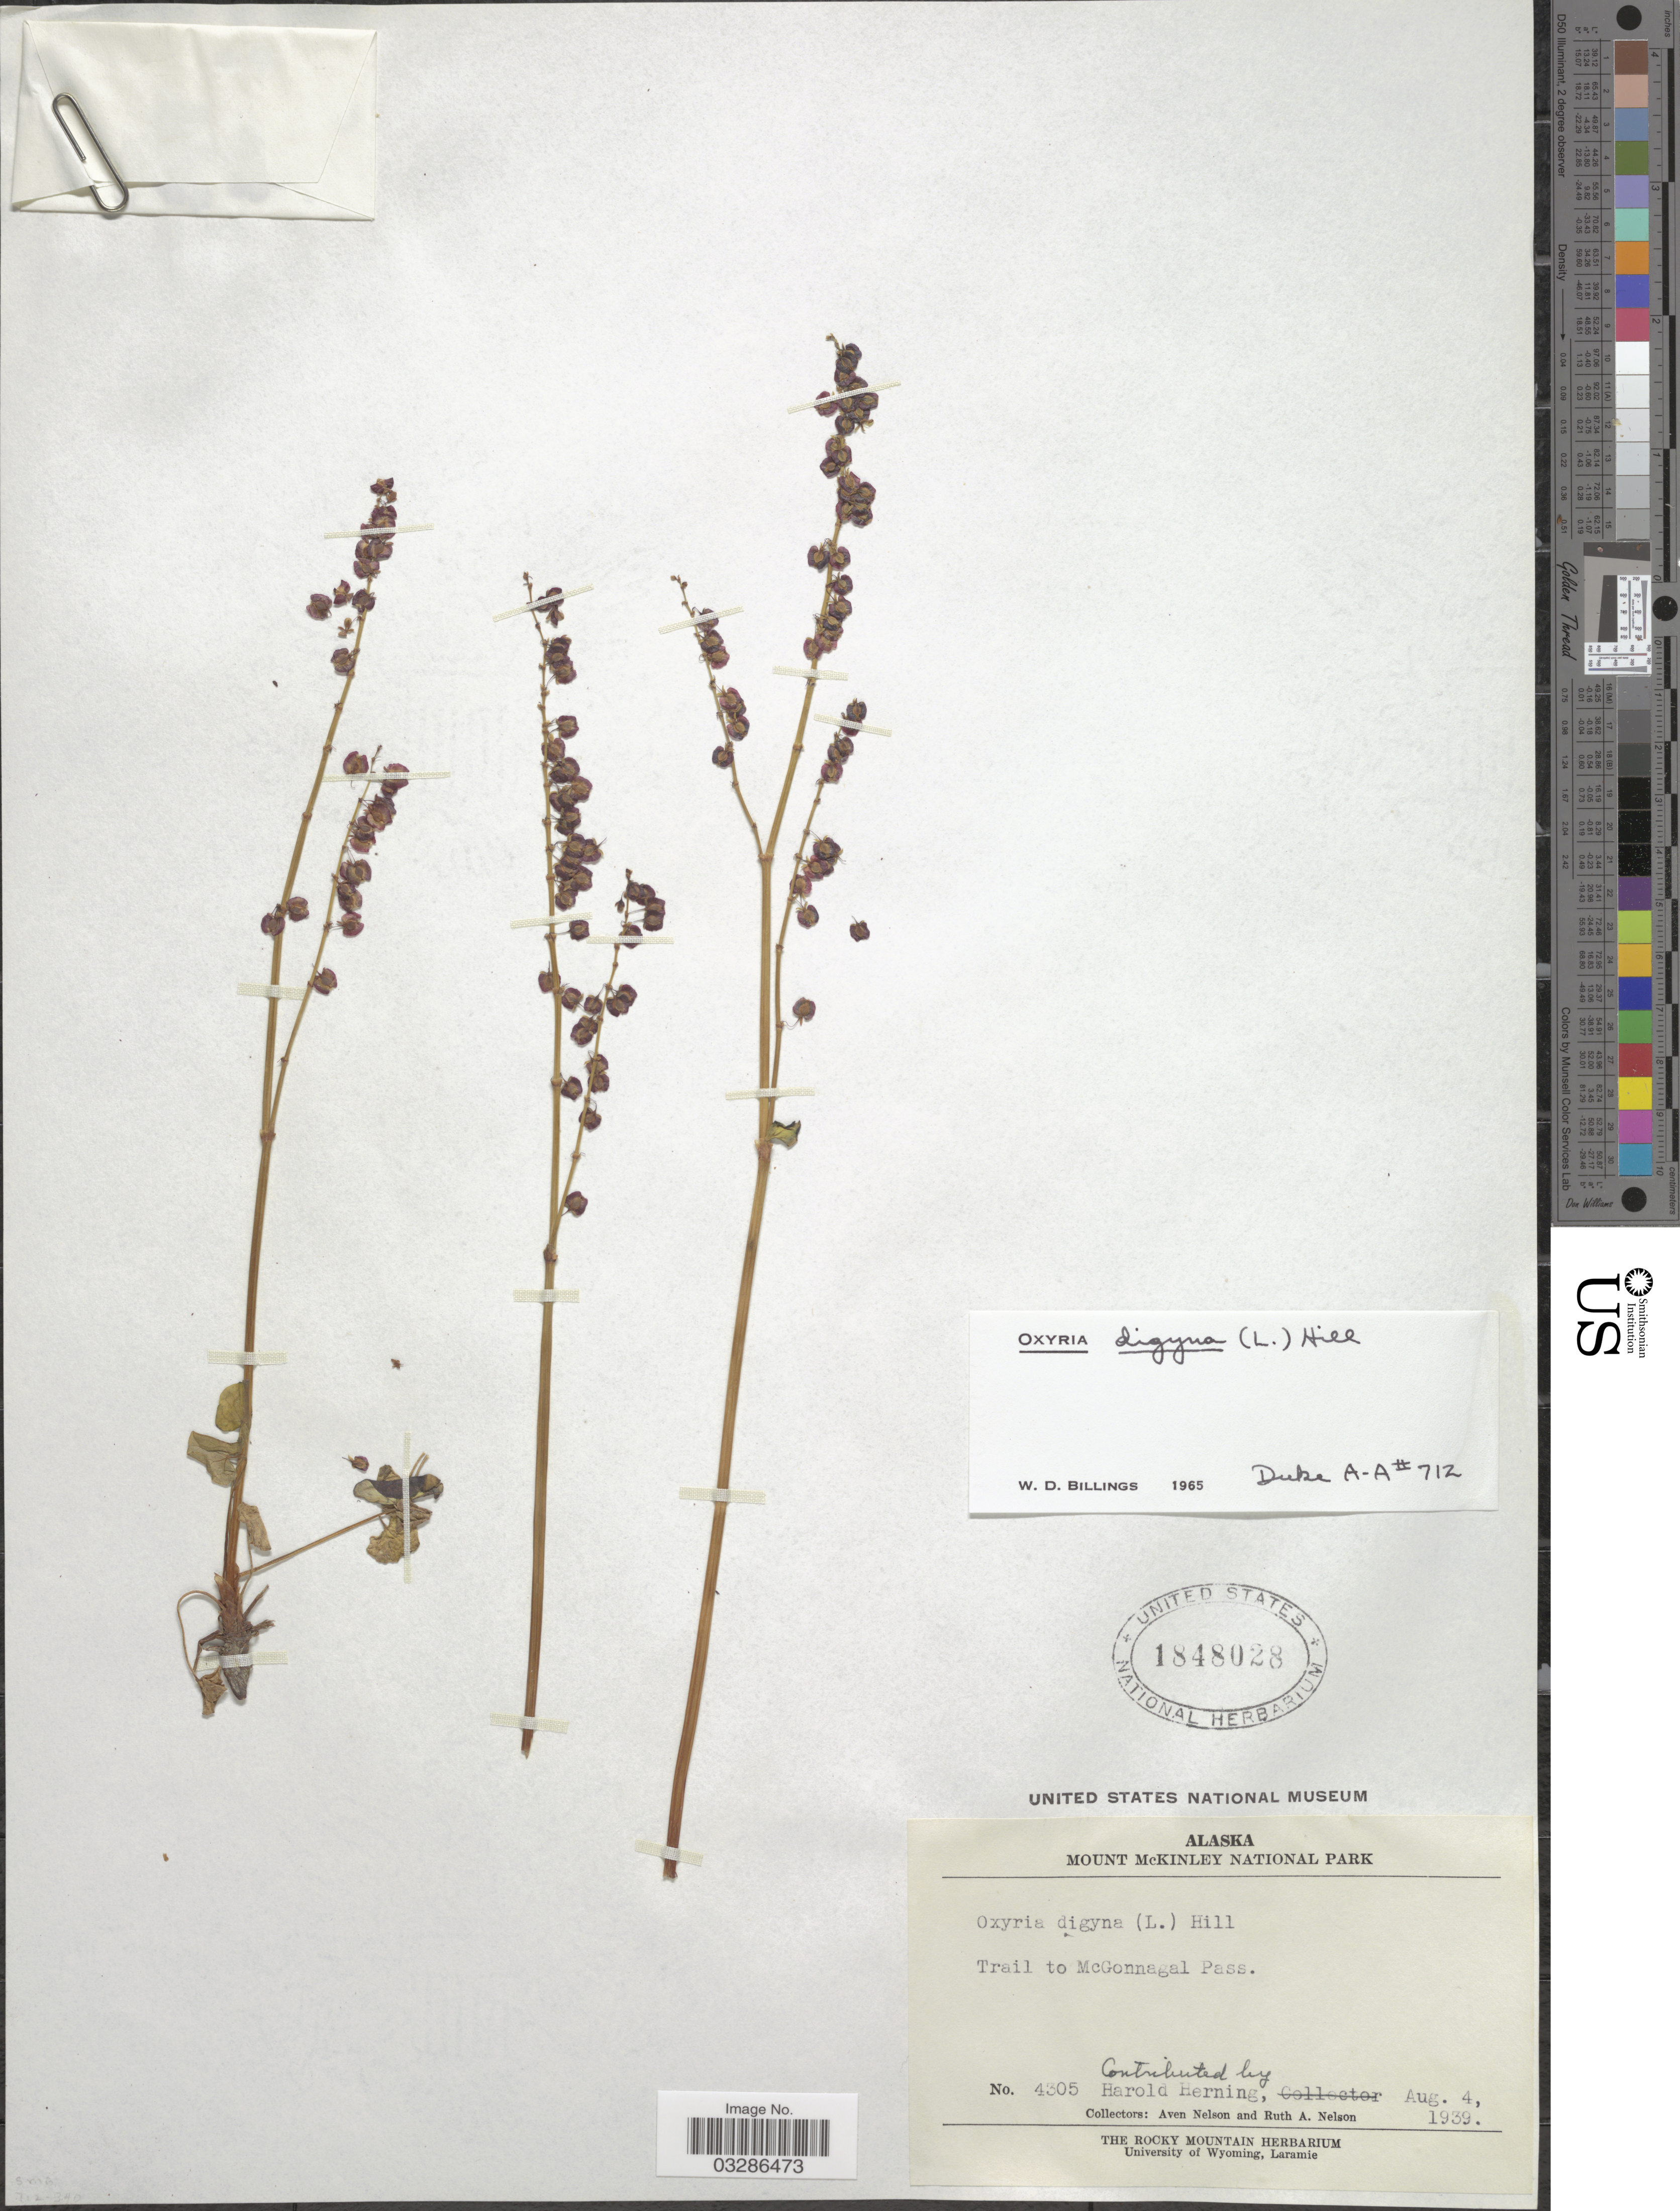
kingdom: Plantae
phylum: Tracheophyta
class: Magnoliopsida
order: Caryophyllales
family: Polygonaceae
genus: Oxyria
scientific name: Oxyria digyna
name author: (L.) Hill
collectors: A. Nelson & R. A. Nelson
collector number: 4305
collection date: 1939-08-04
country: United States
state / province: Alaska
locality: Mount McKinley National Park, Trail to McGonnagal Pass.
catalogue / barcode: US 1848028